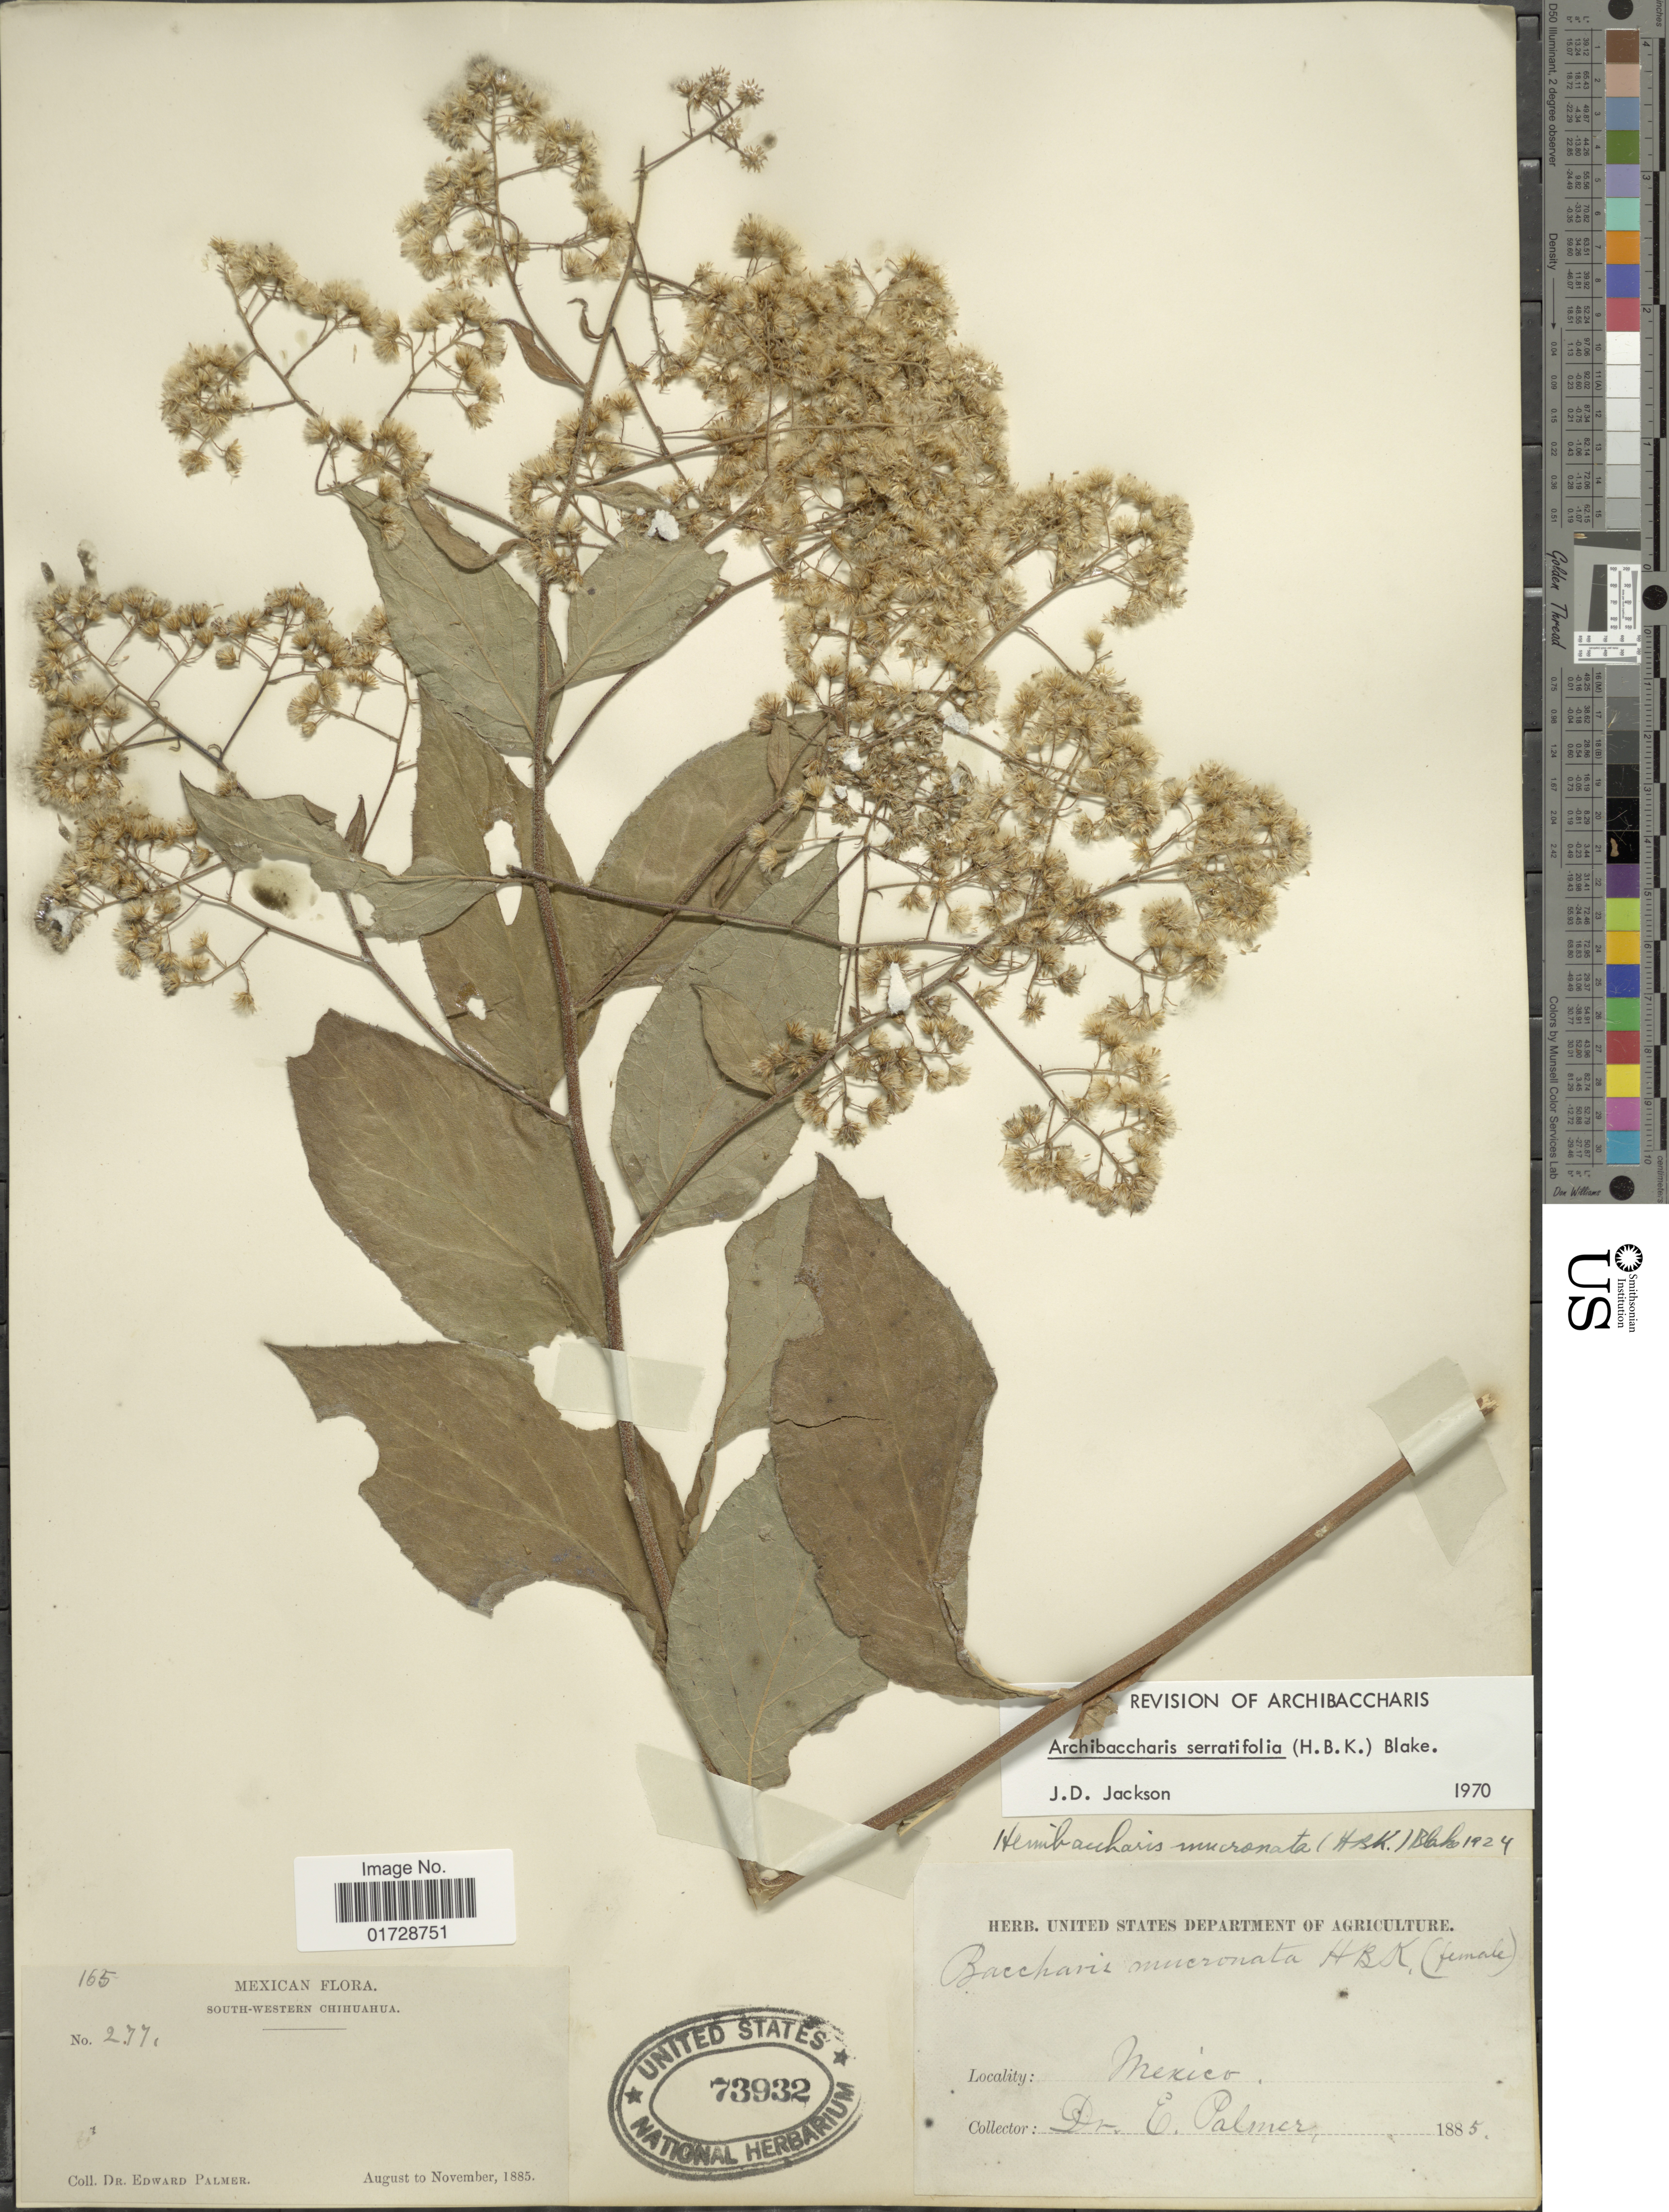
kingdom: Plantae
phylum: Tracheophyta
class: Magnoliopsida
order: Asterales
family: Asteraceae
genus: Archibaccharis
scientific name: Archibaccharis serratifolia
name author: (Kunth) S.F. Blake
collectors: E. Palmer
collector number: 277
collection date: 1885-08/1885-11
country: Mexico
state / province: Chihuahua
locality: South-western Chihuahua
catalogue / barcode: US 73932